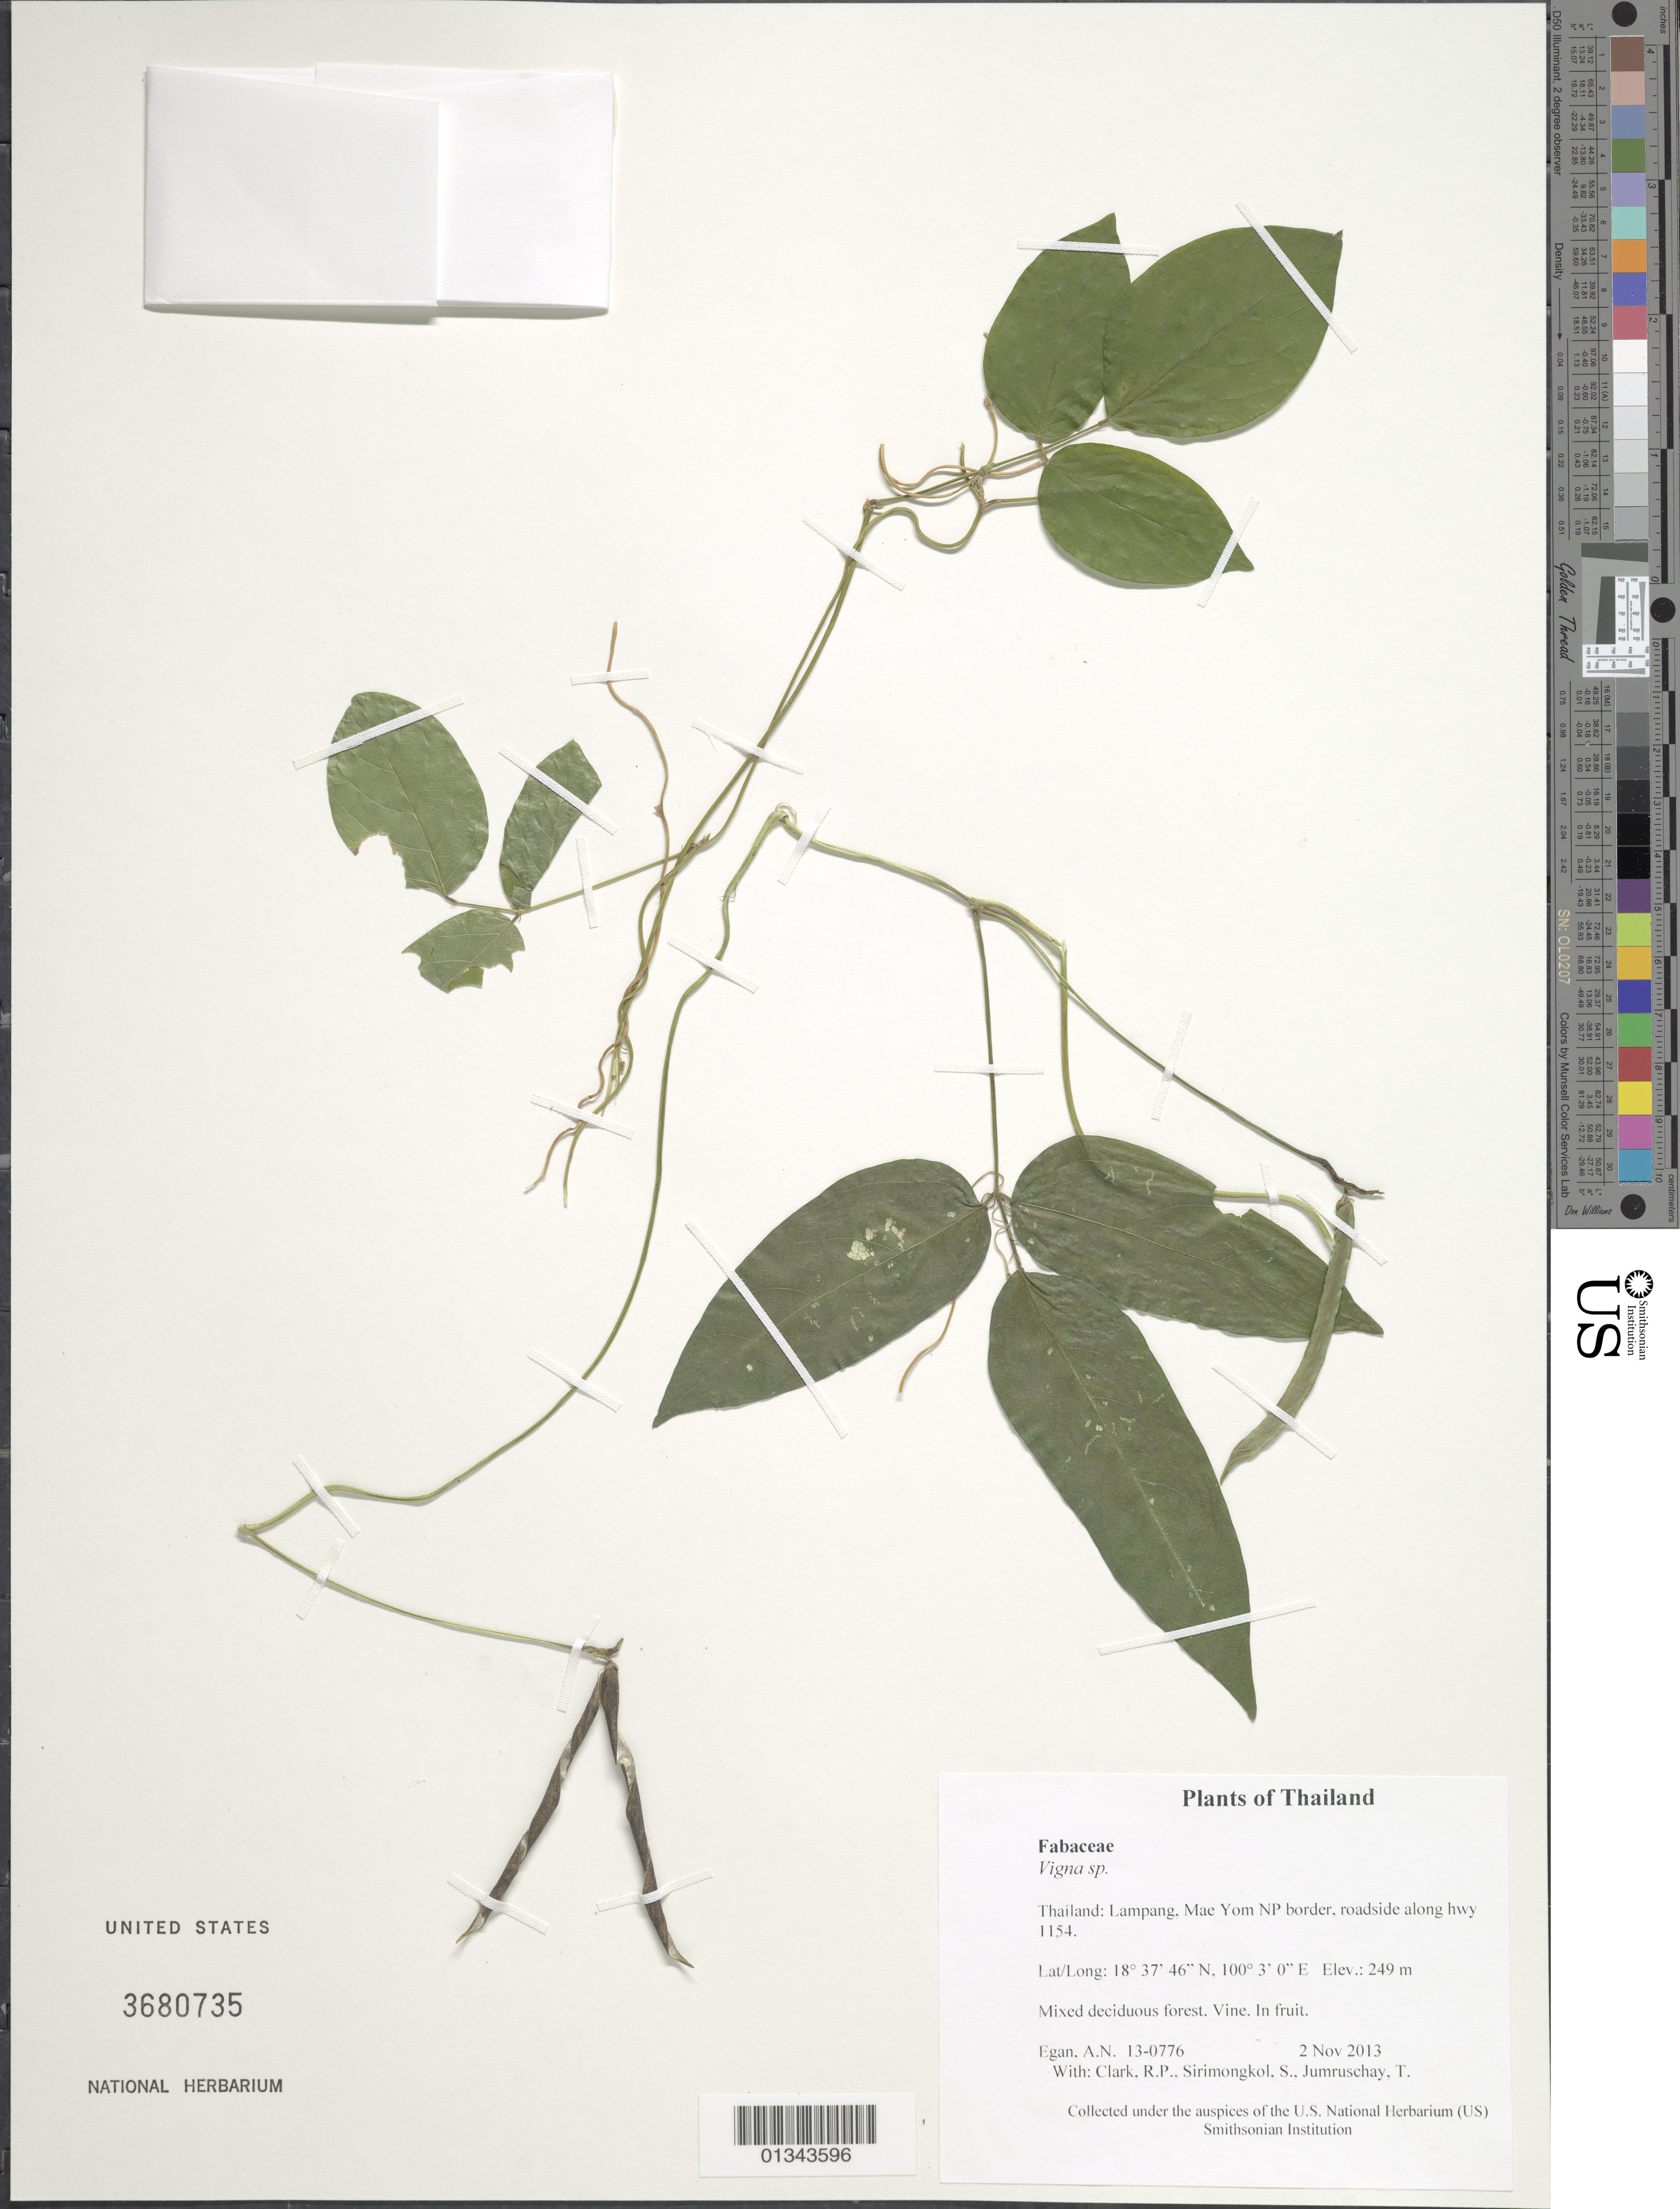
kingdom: Plantae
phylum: Tracheophyta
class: Magnoliopsida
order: Fabales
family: Fabaceae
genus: Vigna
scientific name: Vigna sp.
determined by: Egan, Ashley N., (US), Smithsonian Institution - National Museum of Natural History (UNITED STATES)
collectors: A. N. Egan, R. P. Clark, S. Sirimongkol & T. Jumruschay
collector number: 13-0776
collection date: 2013-11-02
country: Thailand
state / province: Lampang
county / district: Ngao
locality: Mae Yom NP border, roadside along hwy 1154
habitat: Mixed deciduous forest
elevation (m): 249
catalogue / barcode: US 3680735